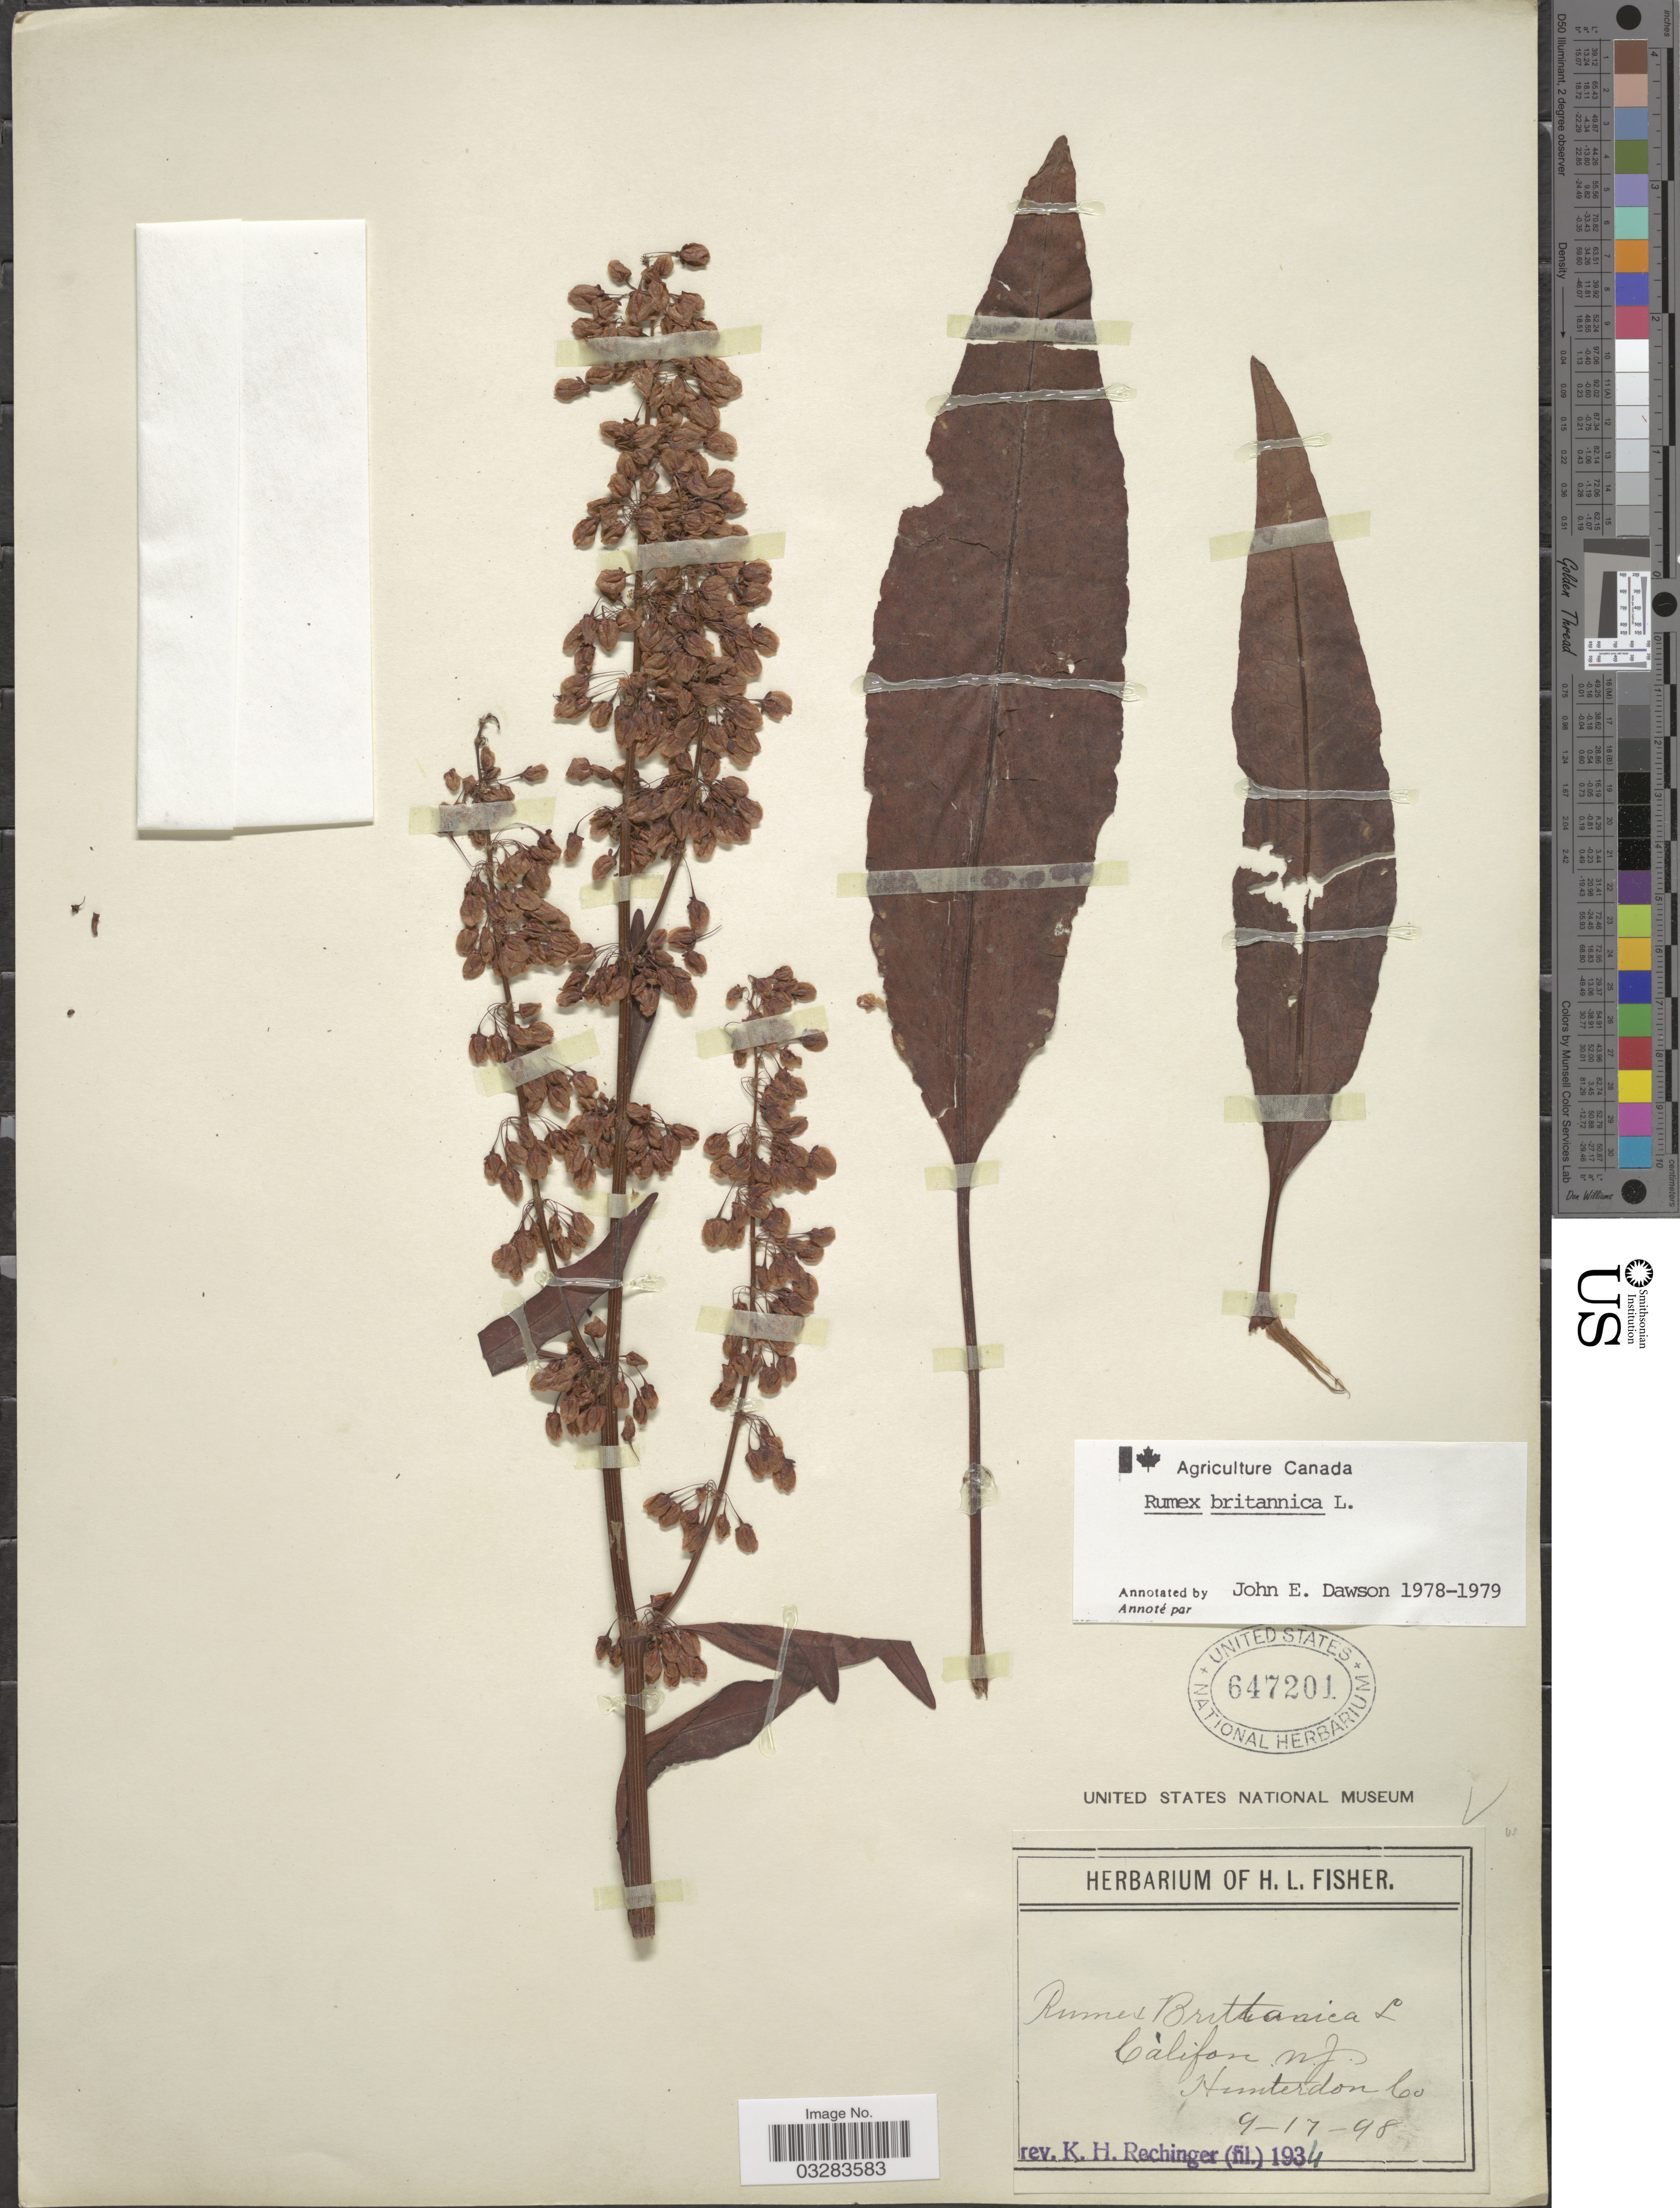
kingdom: Plantae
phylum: Tracheophyta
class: Magnoliopsida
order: Caryophyllales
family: Polygonaceae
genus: Rumex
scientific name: Rumex britannica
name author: L.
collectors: ex herb. of H. L. Fisher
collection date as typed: Transcribed d/m/y: 17/9/98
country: United States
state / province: New Jersey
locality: Califon. Hunterdon Co.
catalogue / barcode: US 647201